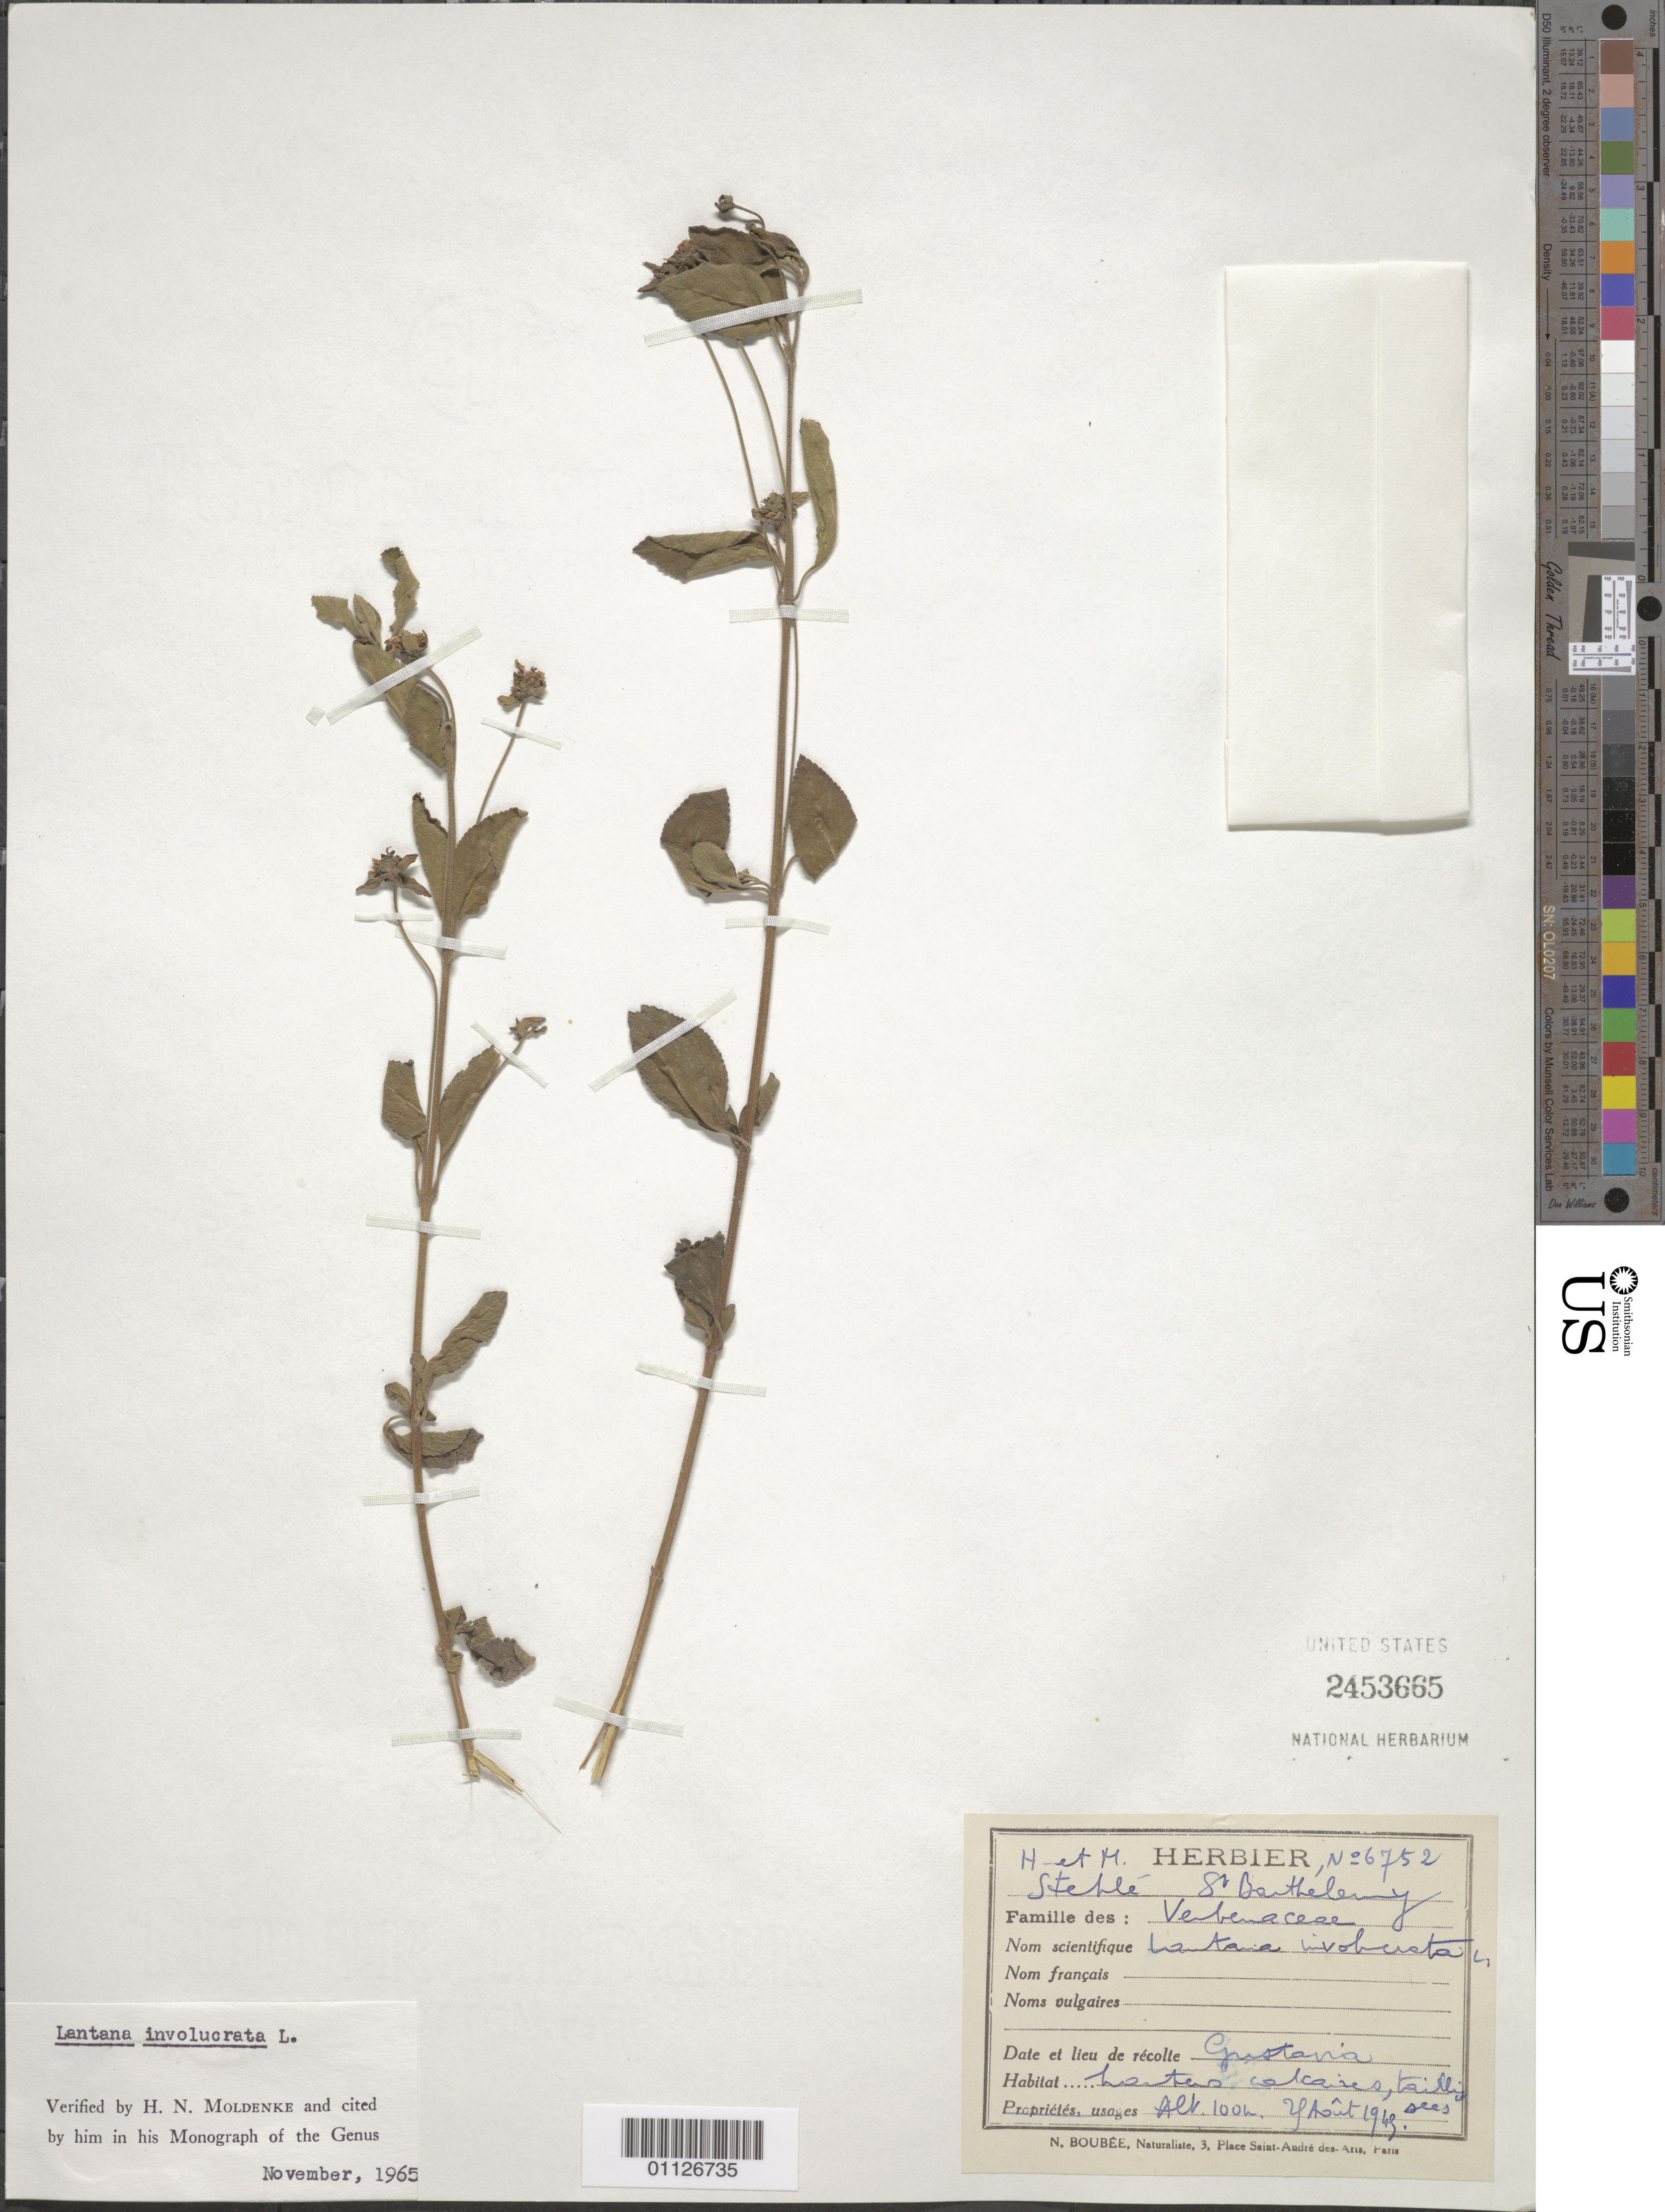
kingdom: Plantae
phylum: Tracheophyta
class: Magnoliopsida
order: Lamiales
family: Verbenaceae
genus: Lantana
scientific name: Lantana involucrata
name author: L.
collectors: H. Stehlé & M. Stehlé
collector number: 6752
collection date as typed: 29 Aug 1949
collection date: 1949-08-29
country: Saint Barthélemy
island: St. Barthélemy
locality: Gustavia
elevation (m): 100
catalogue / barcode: US 2453665